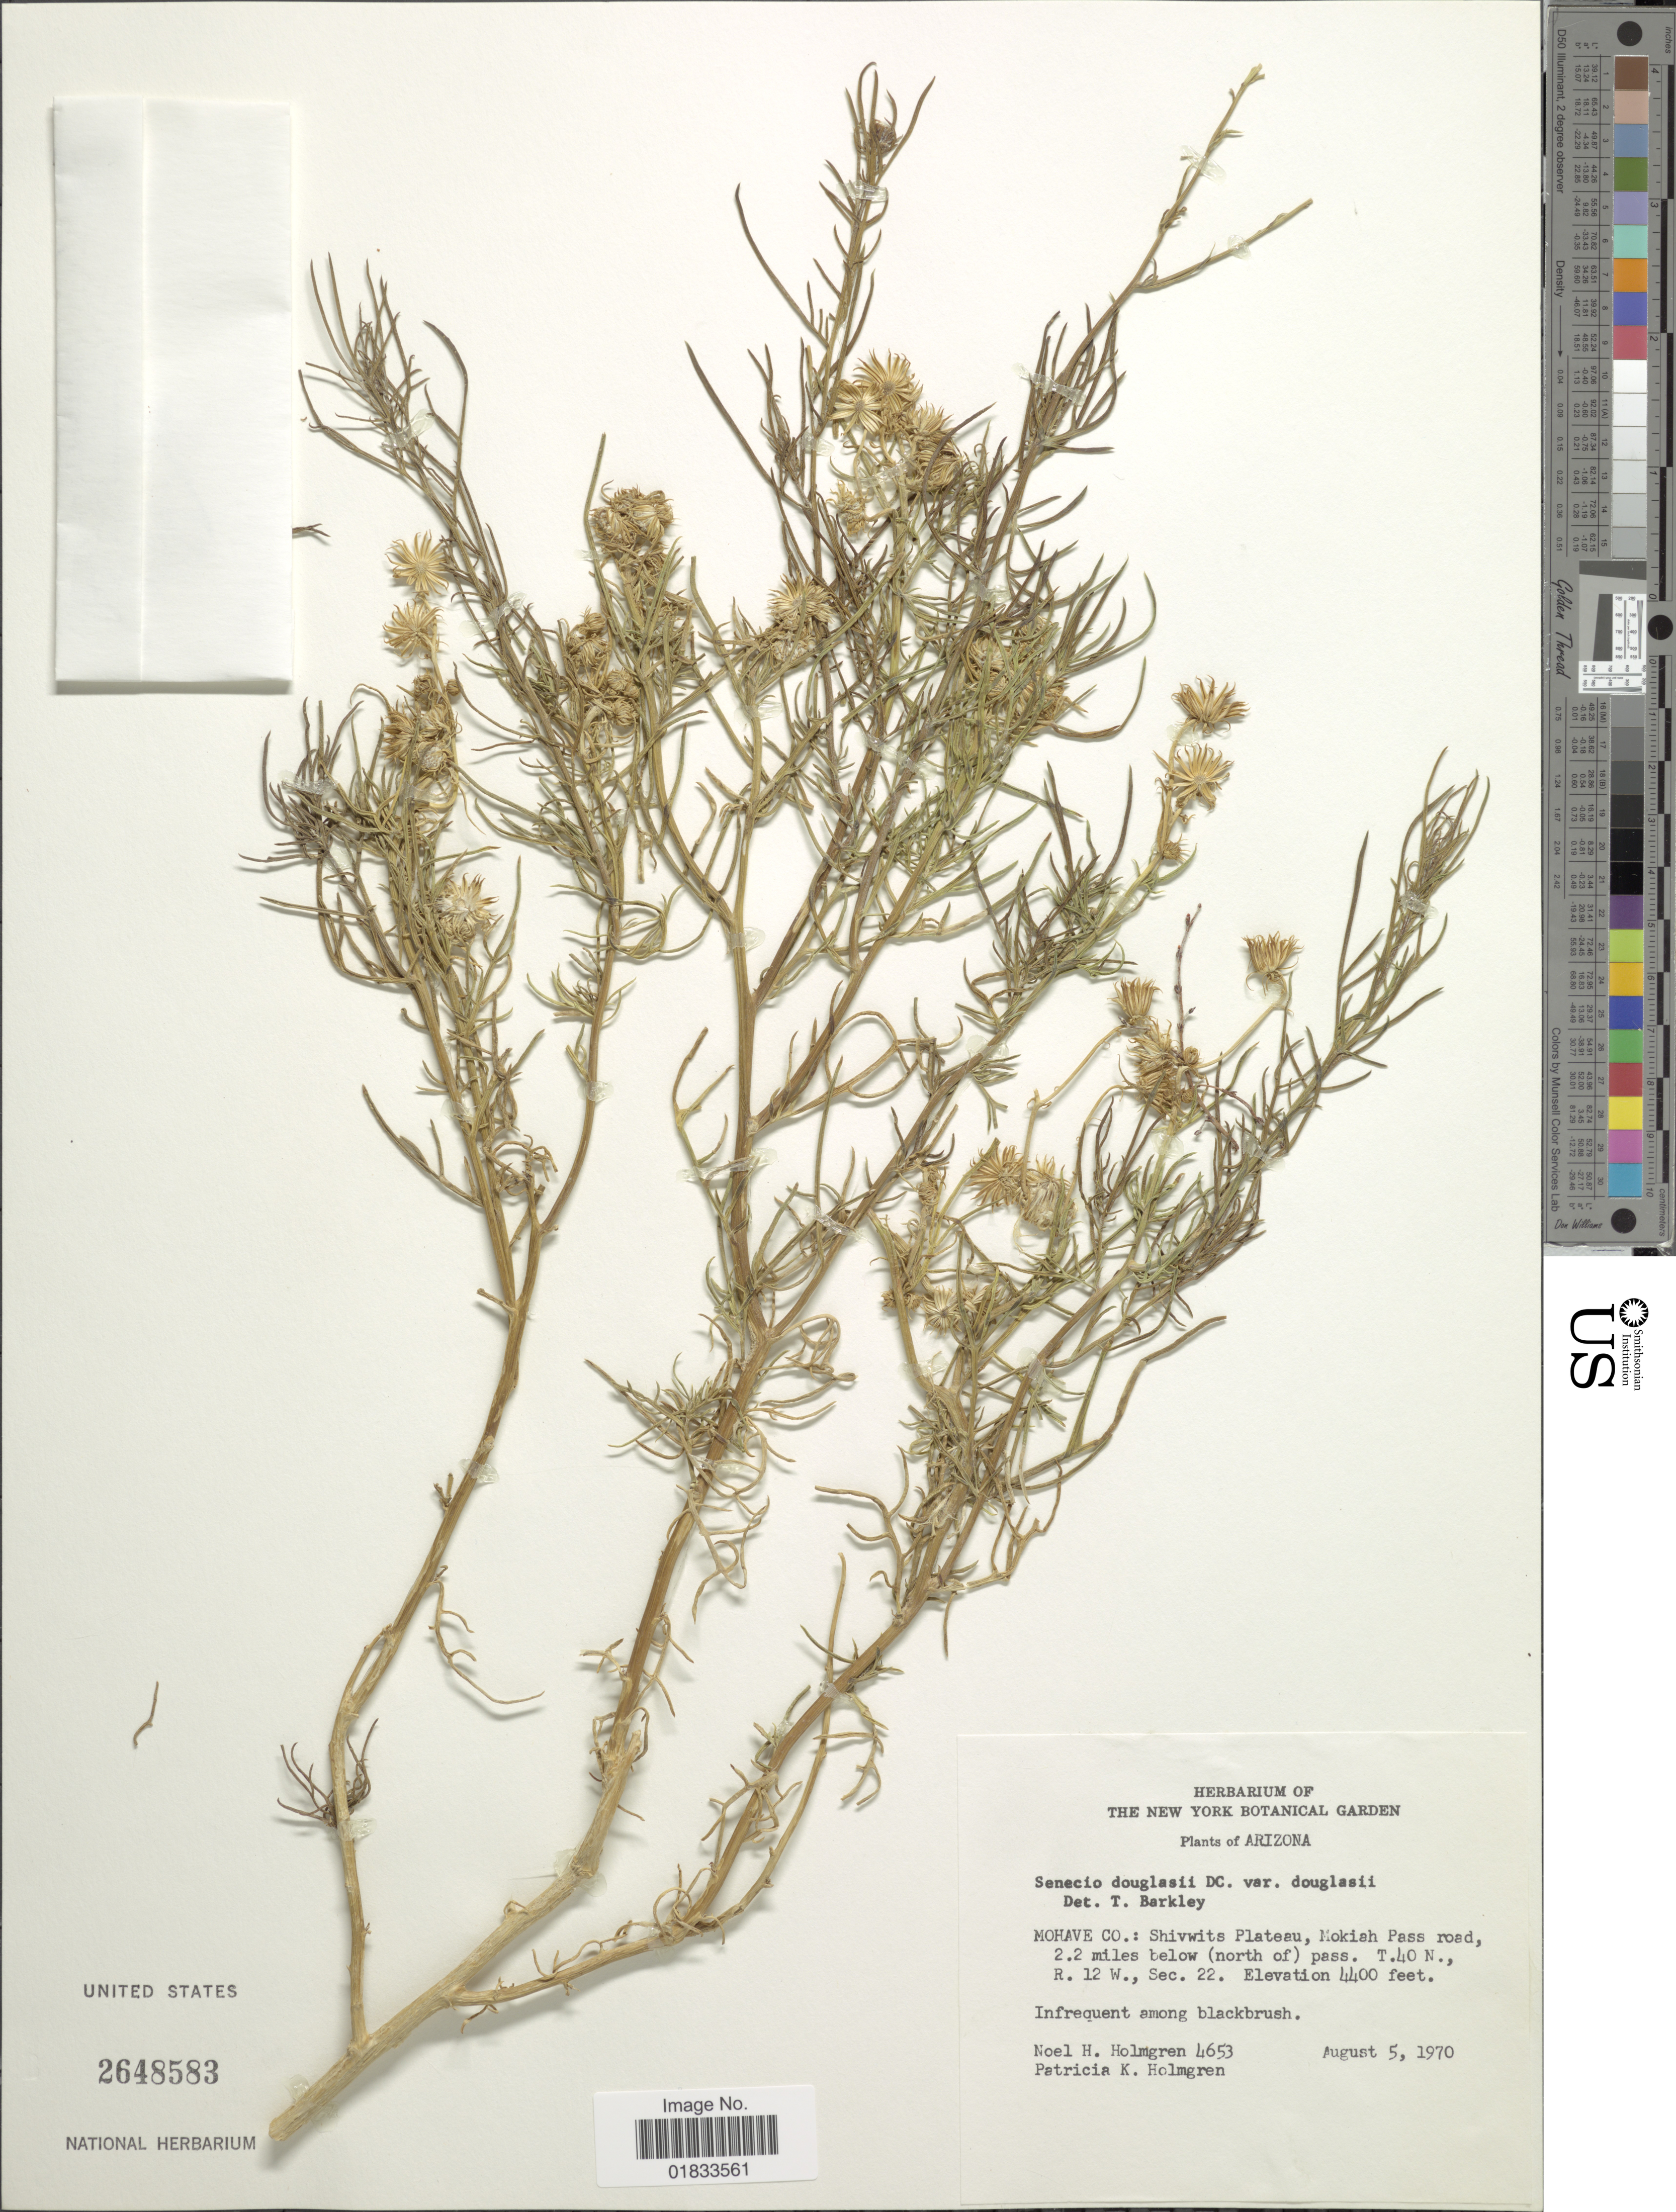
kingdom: Plantae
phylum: Tracheophyta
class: Magnoliopsida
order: Asterales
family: Asteraceae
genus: Senecio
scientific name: Senecio flaccidus var. douglasii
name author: (DC.) B.L. Turner & T.M. Barkley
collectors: N. H. Holmgren & P. K. Holmgren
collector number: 4653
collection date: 1970-08-05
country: United States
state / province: Arizona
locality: Mohave Co.: Shivwits Plateau, Mokiah Pass road, 2.2 miles below (north of) pass. T40N, R12W, Sec. 22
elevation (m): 1341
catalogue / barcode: US 2648583